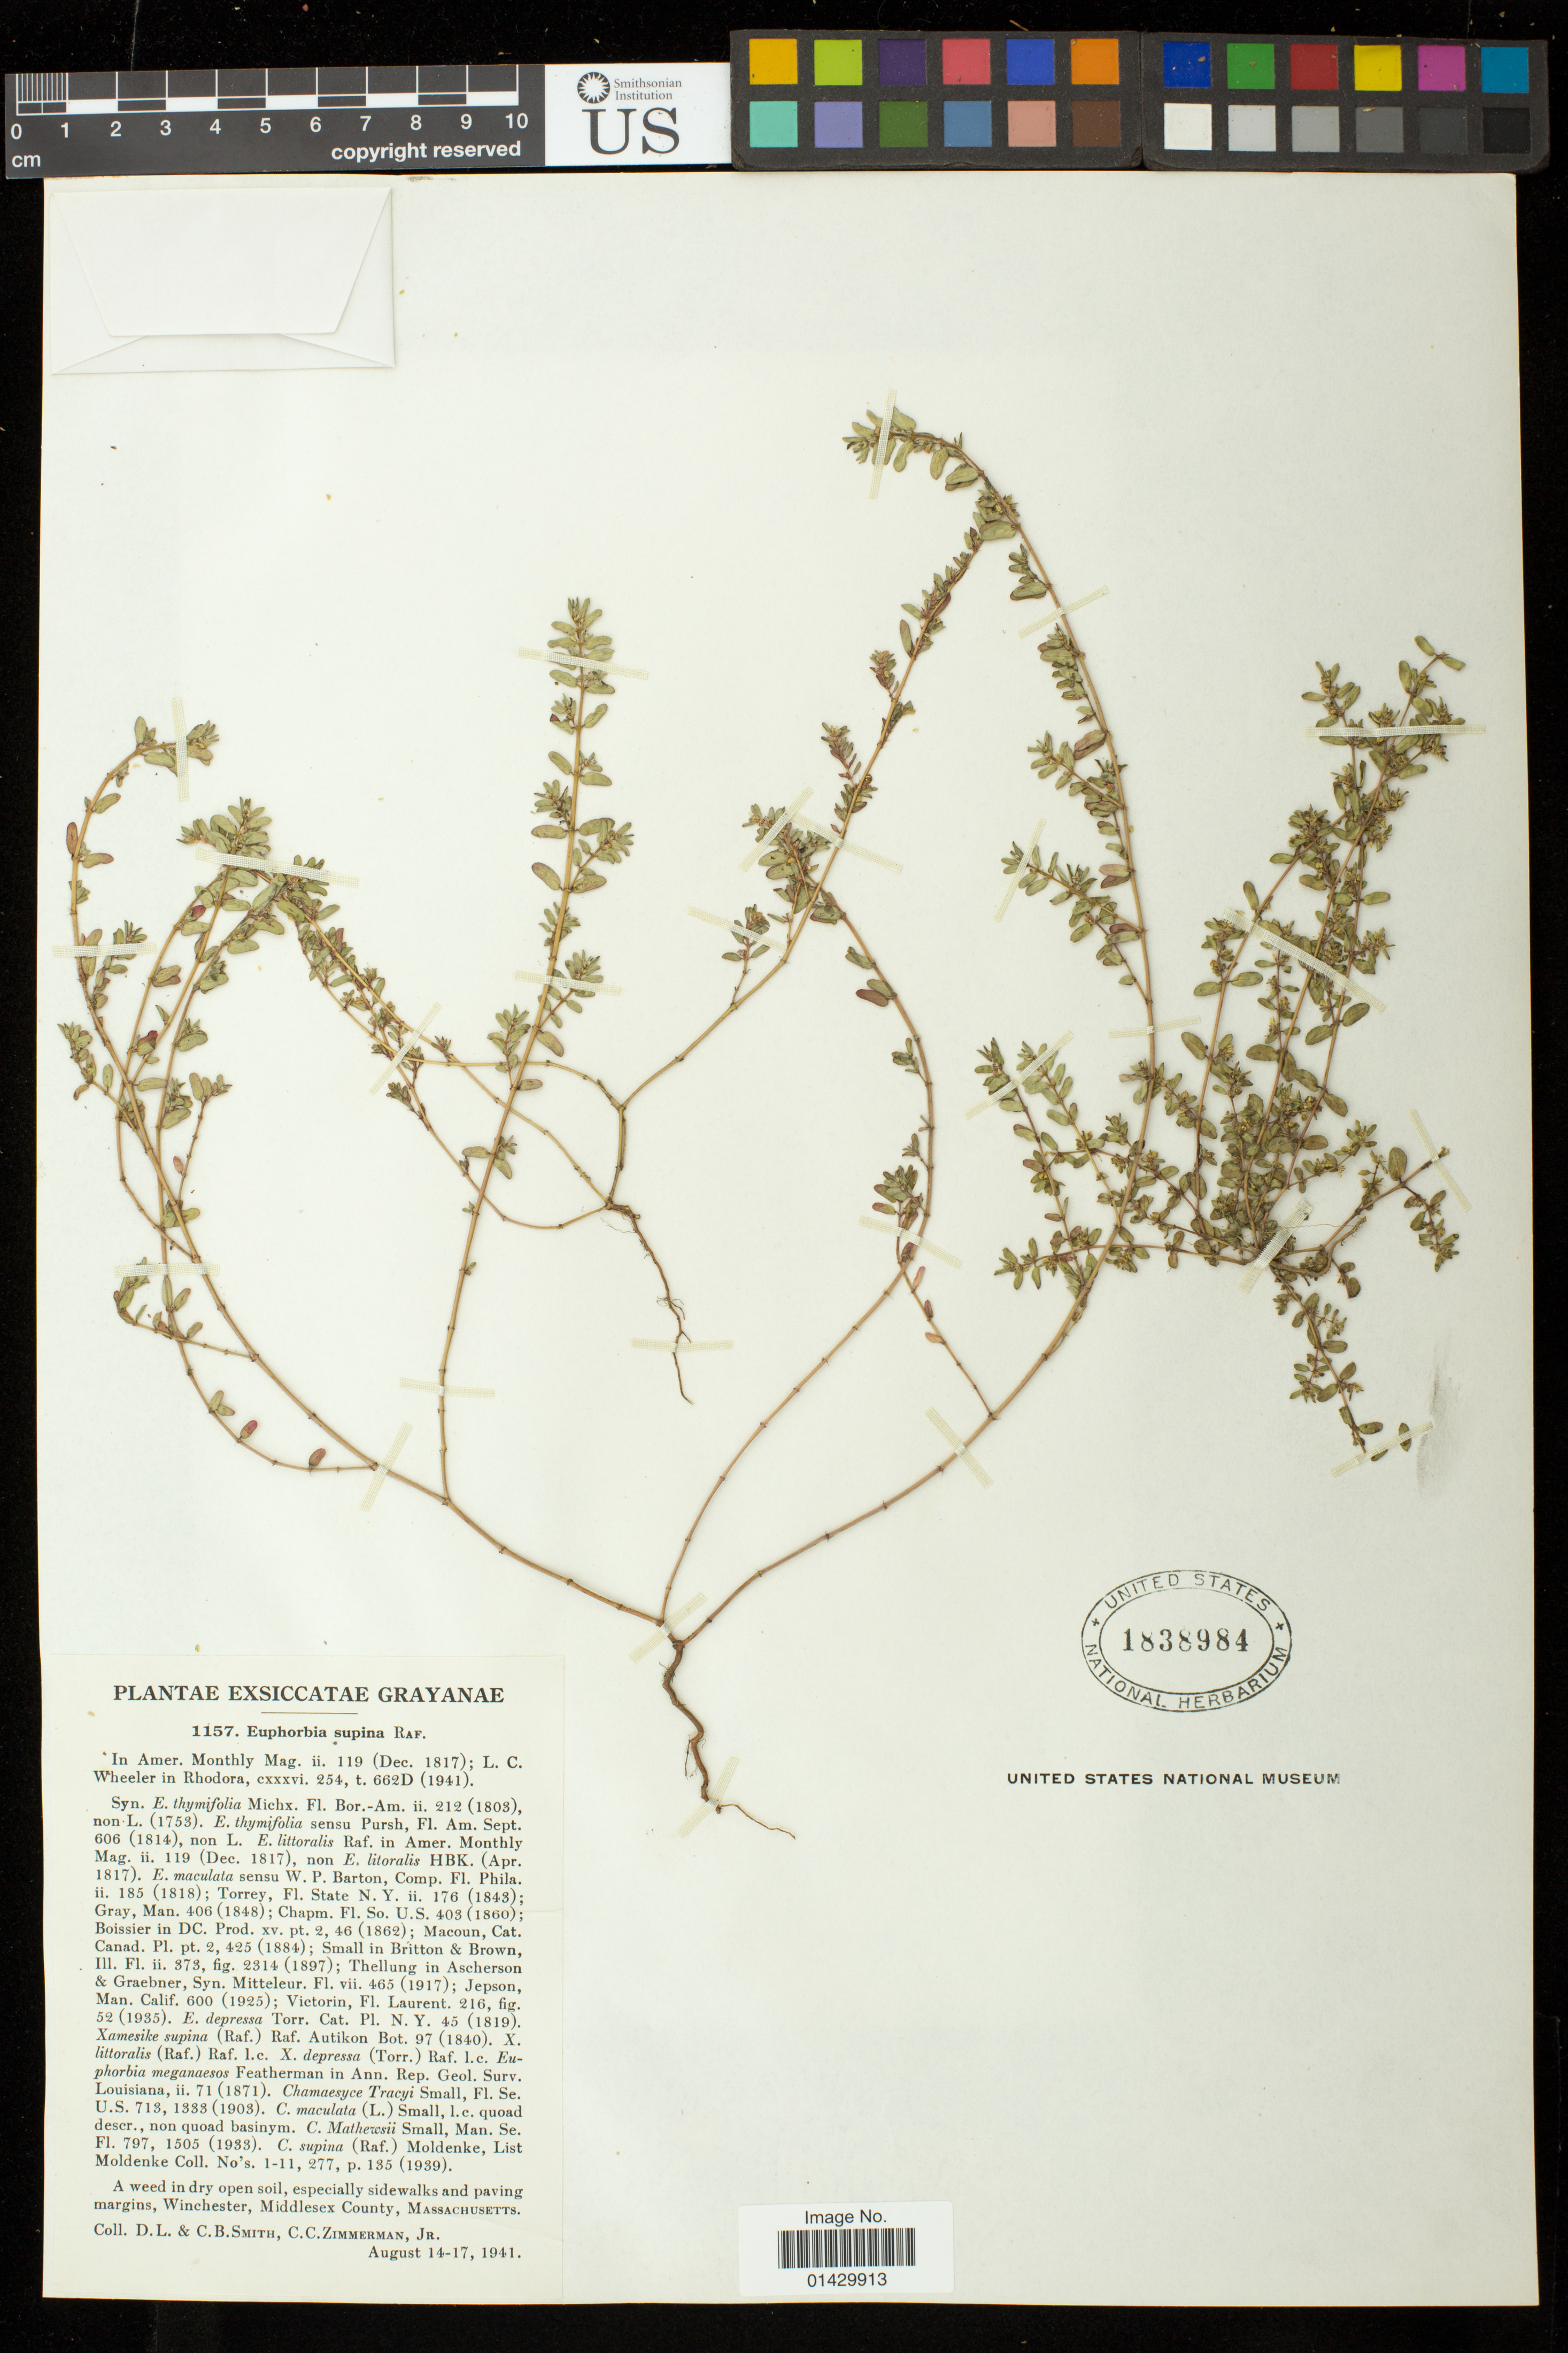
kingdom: Plantae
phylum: Tracheophyta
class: Magnoliopsida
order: Malpighiales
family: Euphorbiaceae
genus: Euphorbia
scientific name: Euphorbia maculata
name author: L.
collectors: D. L. Smith, C. Smith & C. Zimmerman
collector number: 1157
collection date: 1941-08-14/1941-08-17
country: United States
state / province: Massachusetts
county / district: Middlesex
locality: A weed in dry open soil, especially sidewalks and paving margins; Winchester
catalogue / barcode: US 1838984